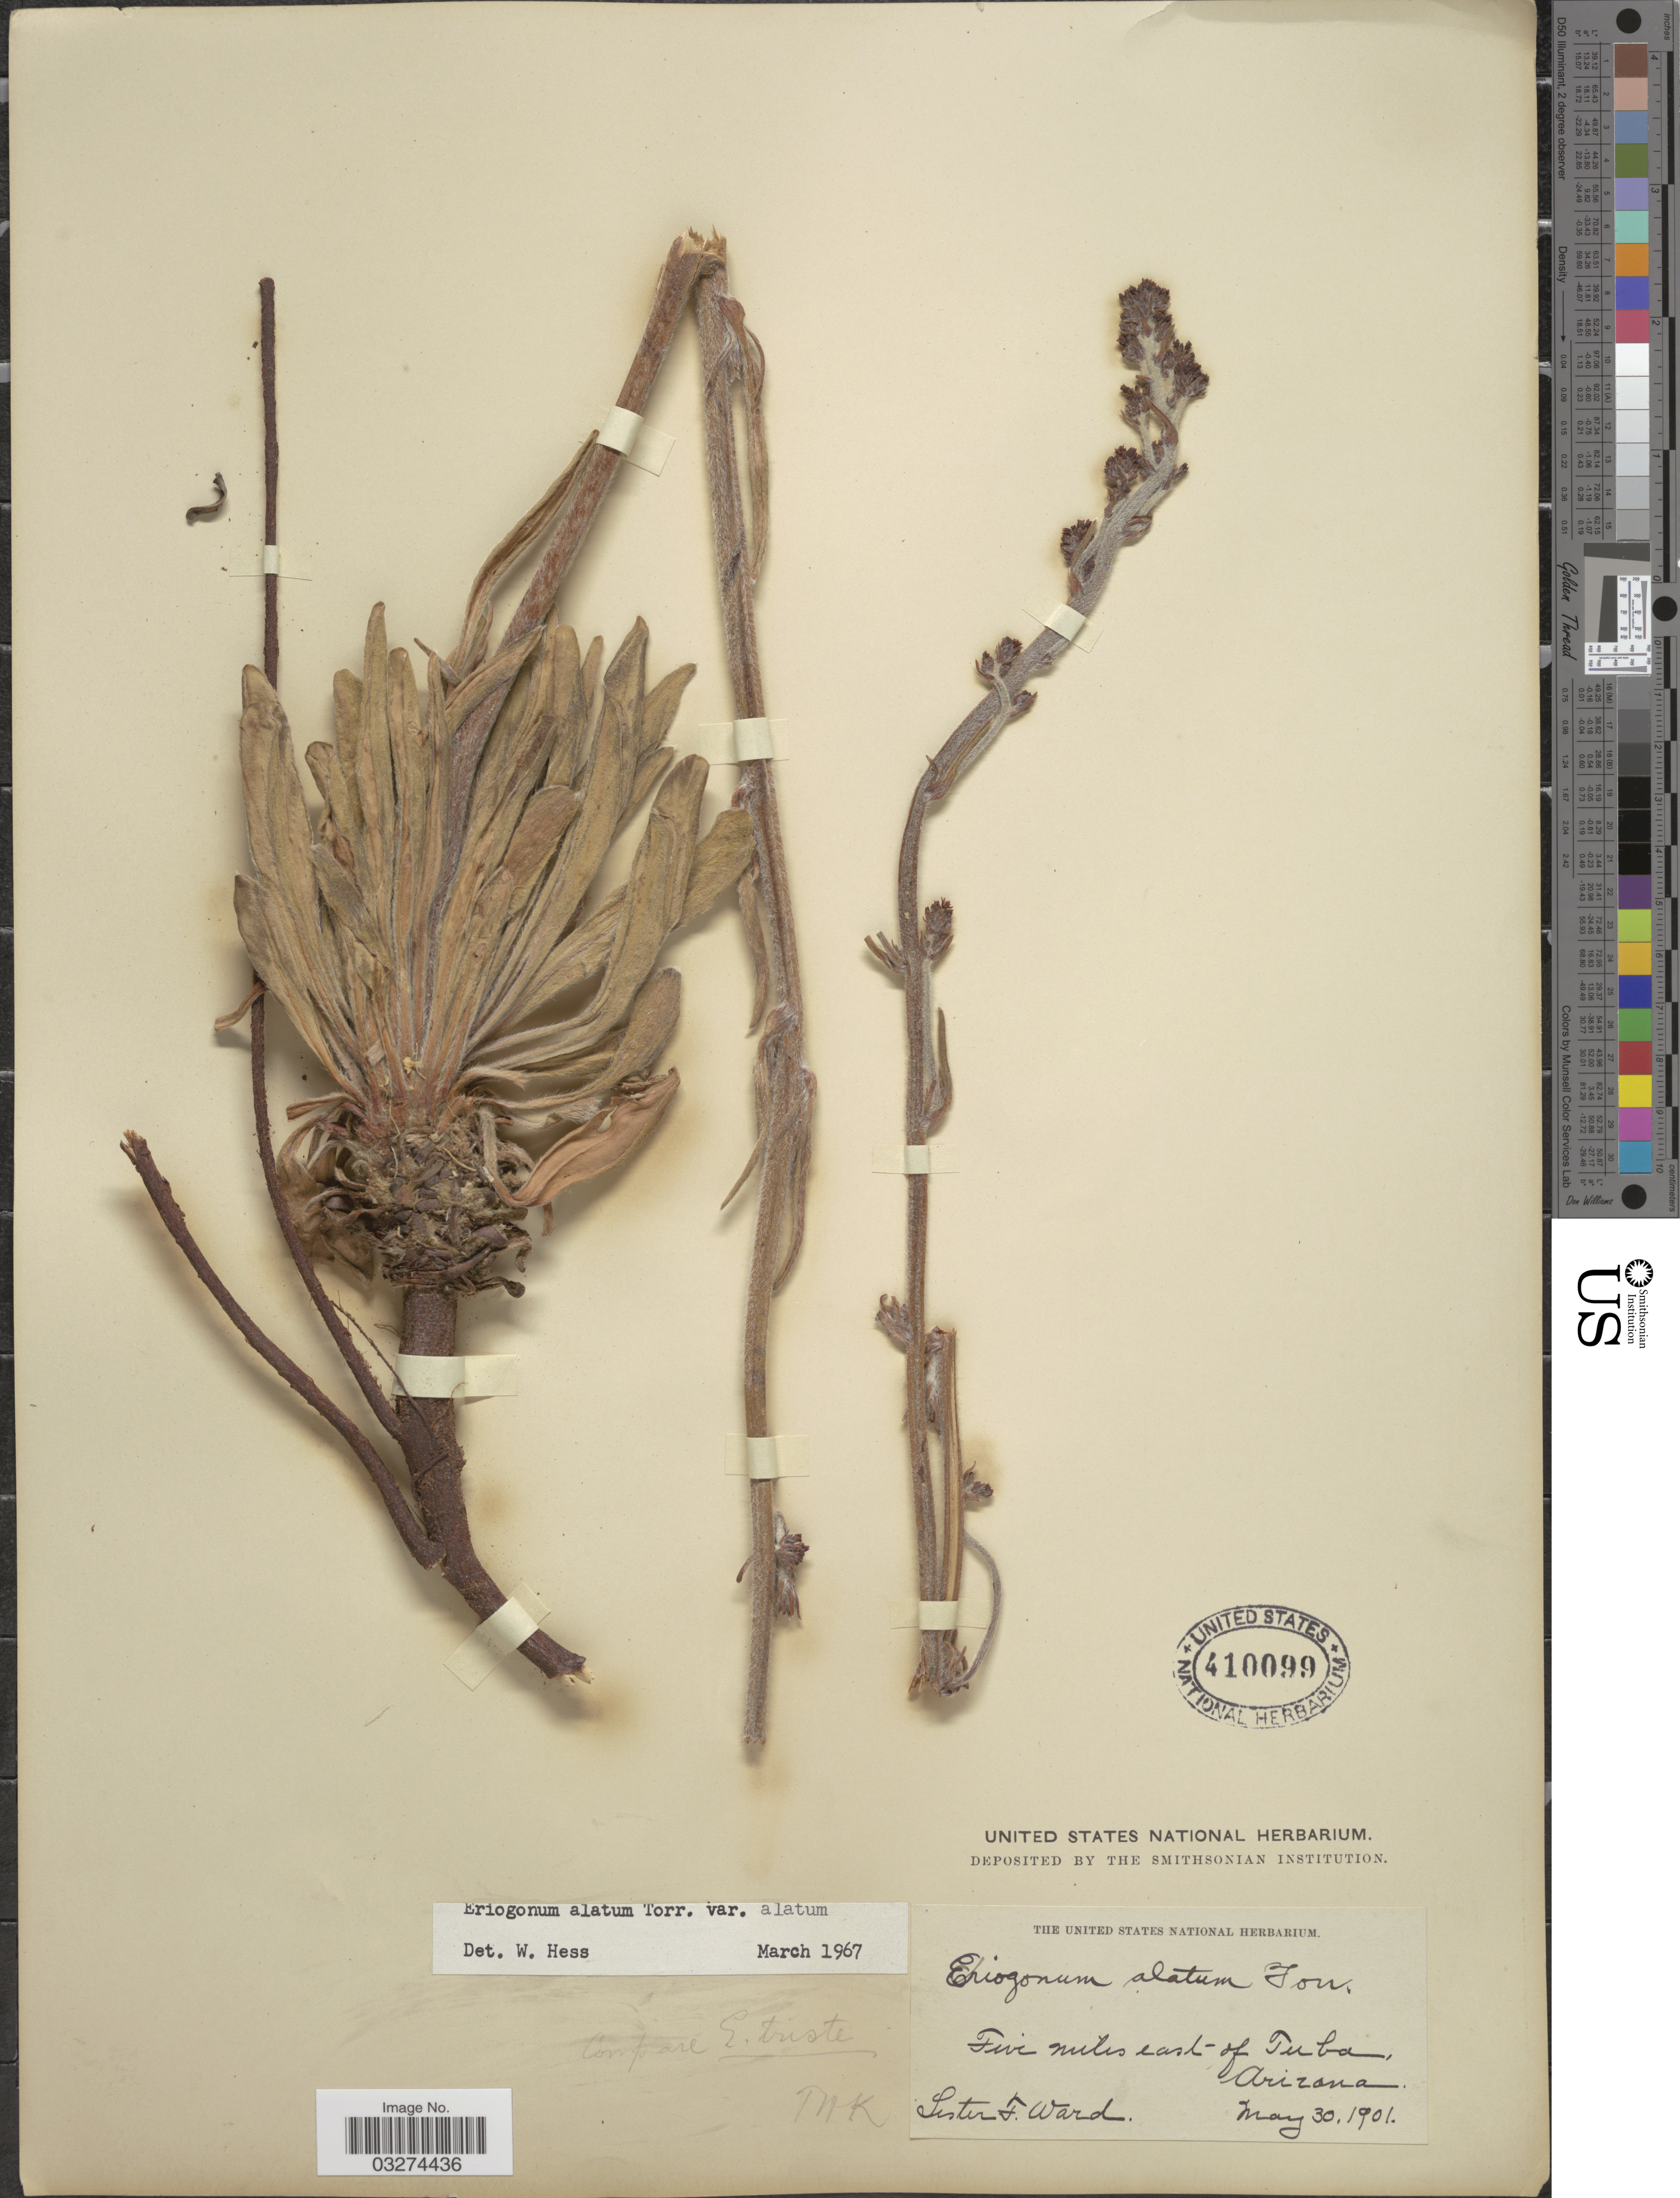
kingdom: Plantae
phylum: Tracheophyta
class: Magnoliopsida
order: Caryophyllales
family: Polygonaceae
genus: Eriogonum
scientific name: Eriogonum alatum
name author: Torr.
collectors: L. F. Ward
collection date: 1901-05-30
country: United States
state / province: Arizona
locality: Five miles east of Tuba.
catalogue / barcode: US 410099